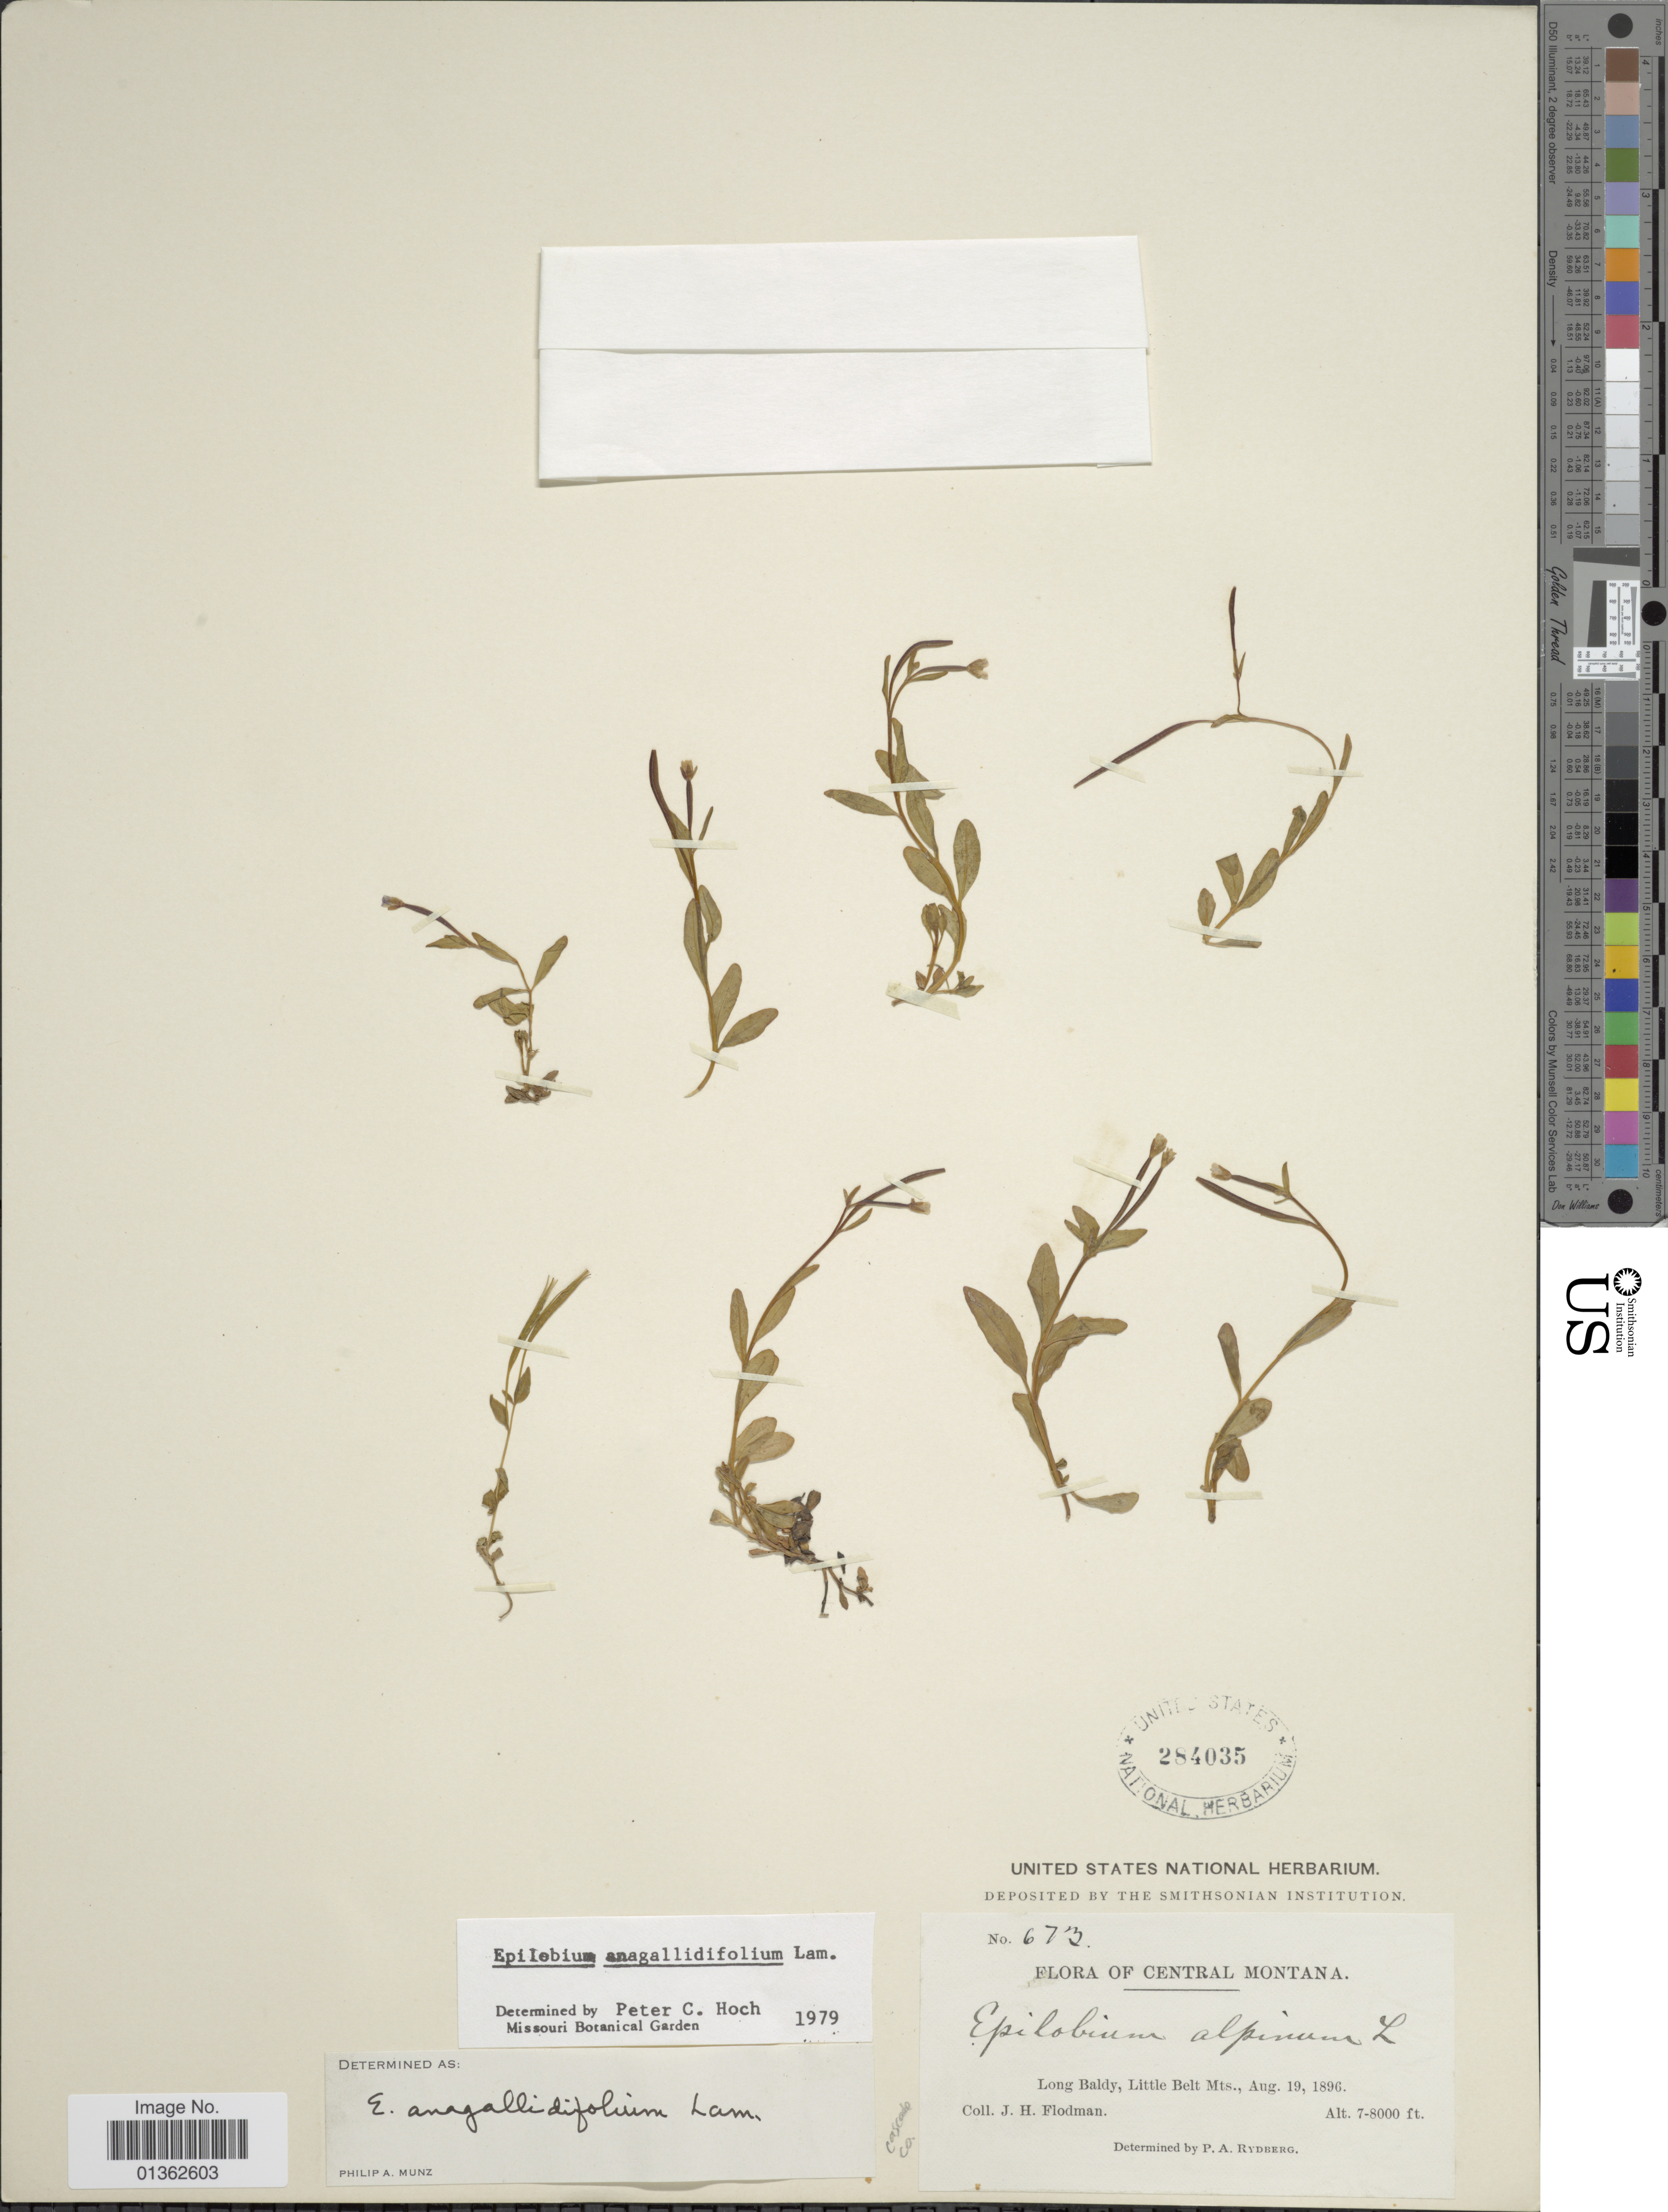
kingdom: Plantae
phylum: Tracheophyta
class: Magnoliopsida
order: Myrtales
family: Onagraceae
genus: Epilobium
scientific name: Epilobium anagallidifolium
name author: Lam.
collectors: J. Flodman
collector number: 673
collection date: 1896-08-19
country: United States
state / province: Montana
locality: Central Montana. Long Baldy, Little Belt Mts.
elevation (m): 2134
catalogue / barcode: US 284035